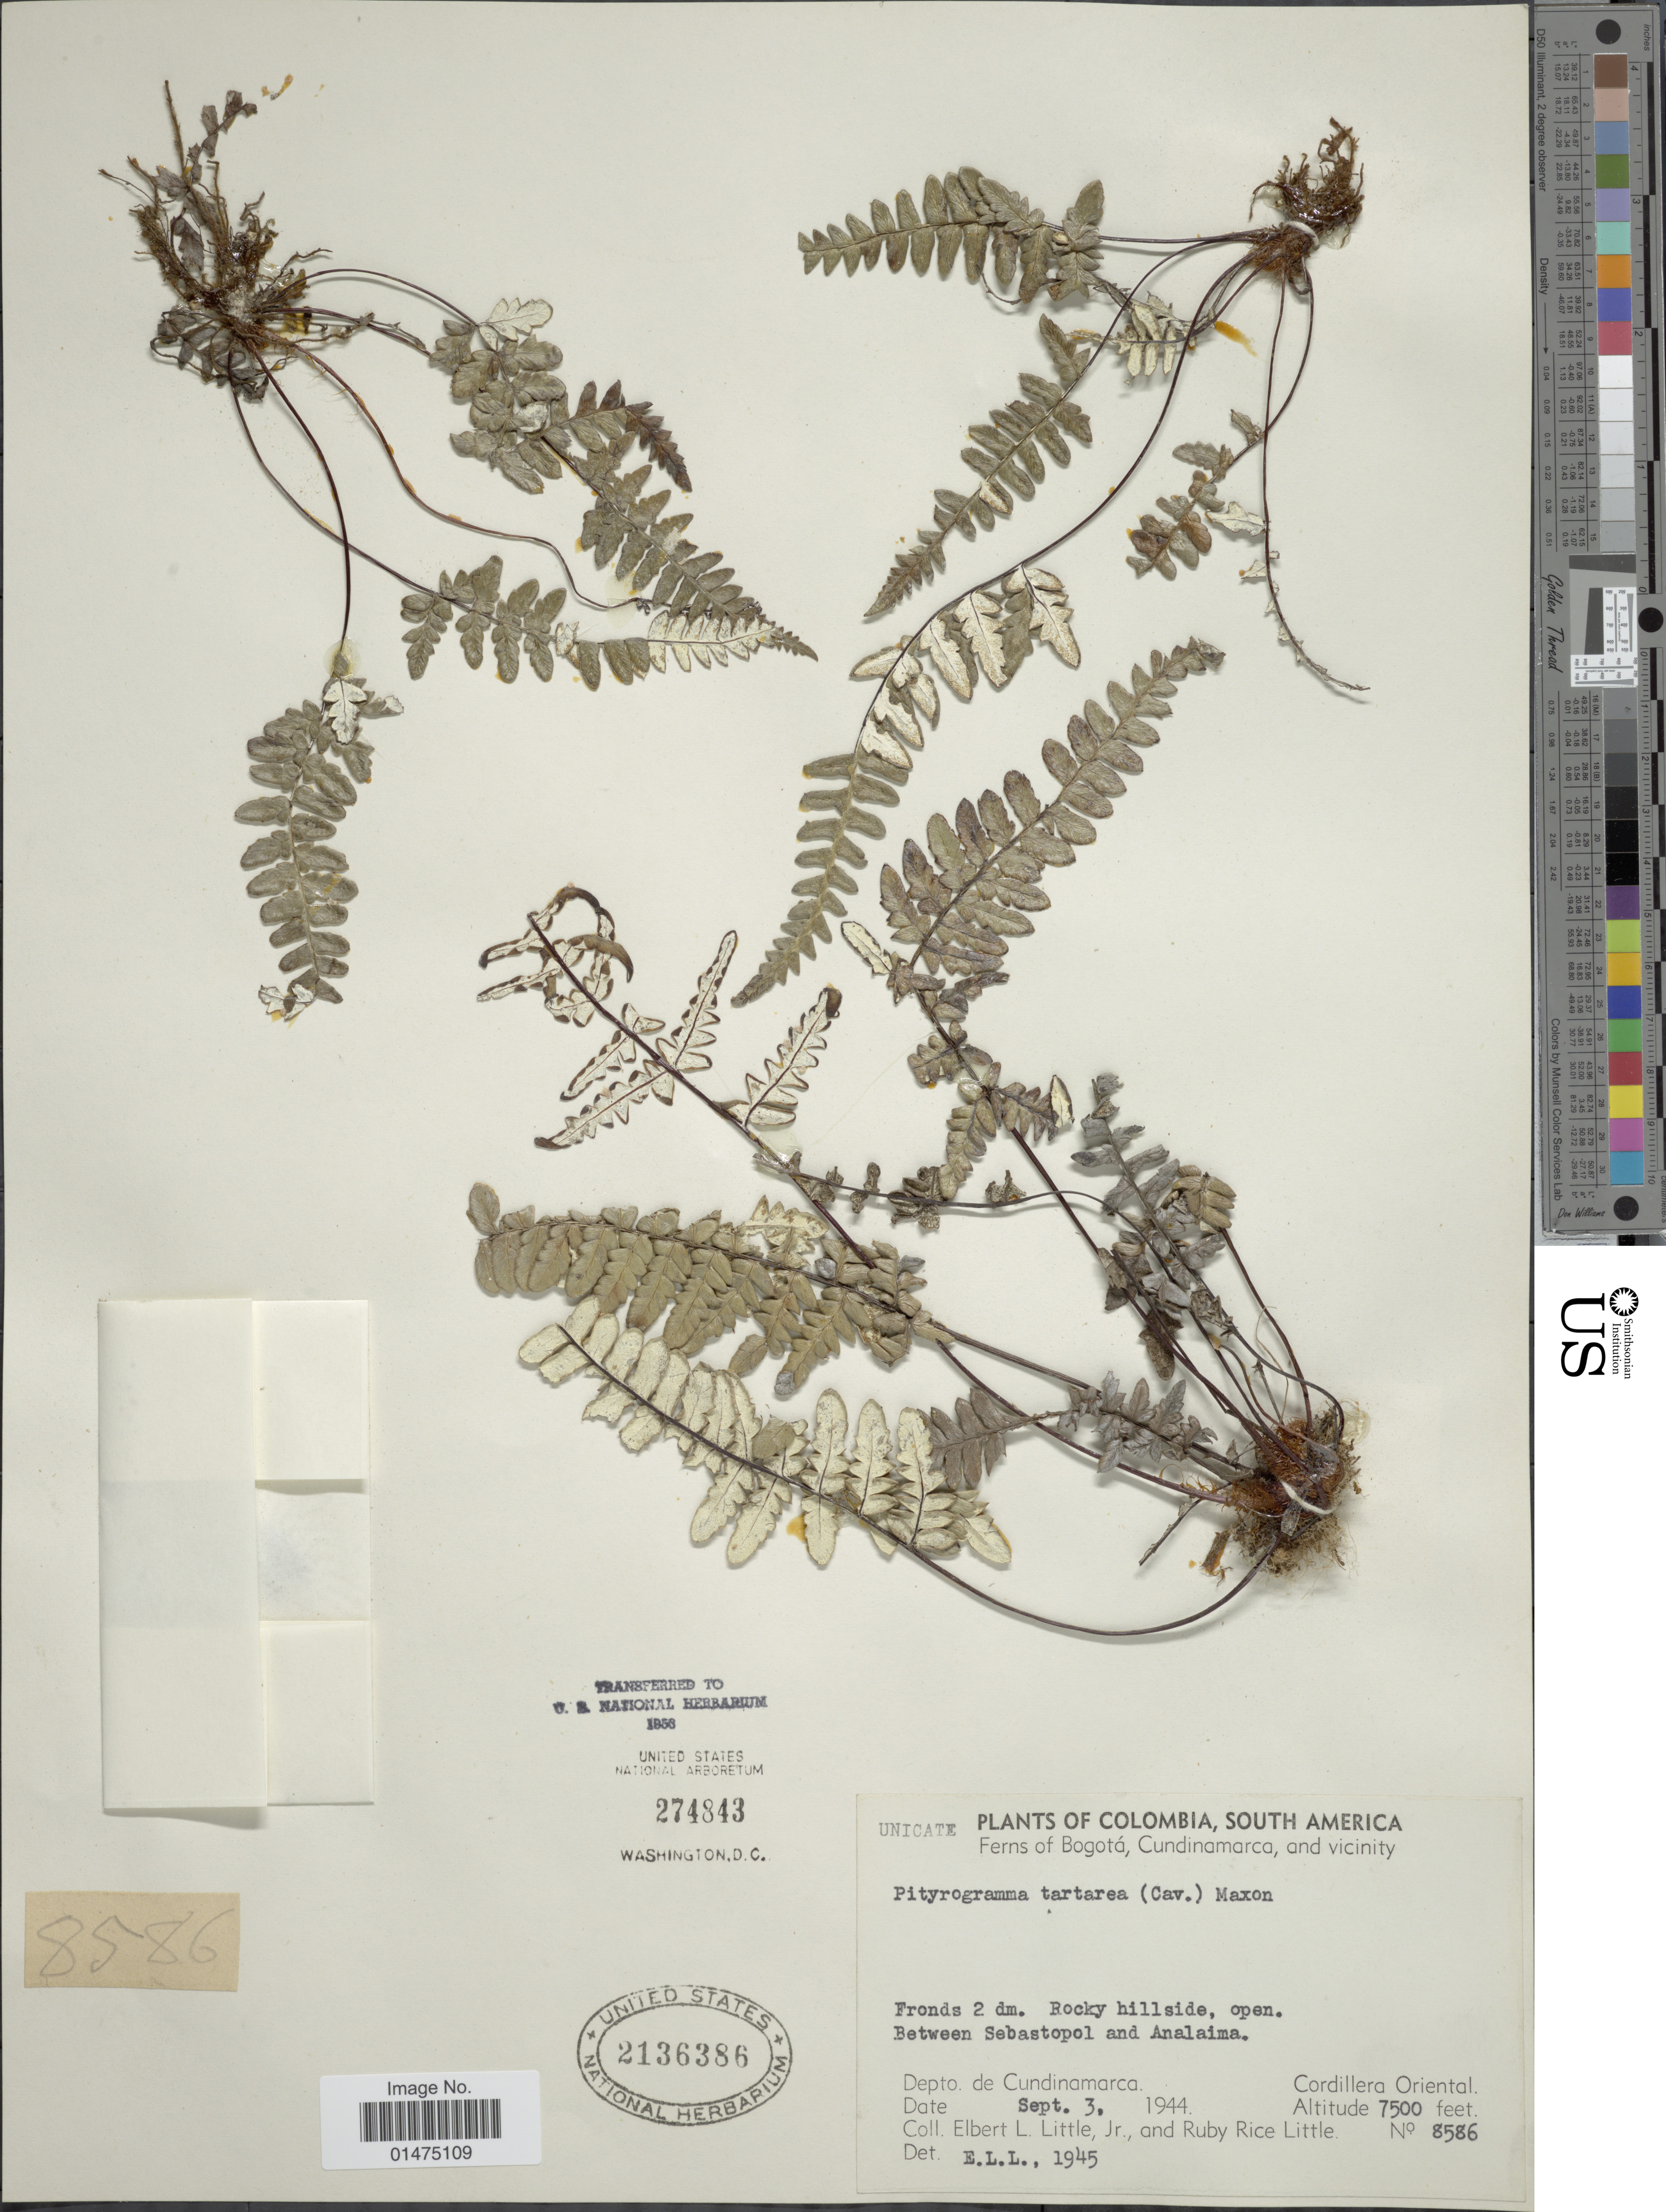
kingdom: Plantae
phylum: Tracheophyta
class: Polypodiopsida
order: Polypodiales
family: Pteridaceae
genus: Pityrogramma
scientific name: Pityrogramma tartarea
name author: (Cav.) Maxon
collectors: E. L. Little & R. R. Little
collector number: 8586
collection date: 1944-09-03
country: Colombia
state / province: Cundinamarca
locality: Cordillera Oriental, Between Sebastopol and Analaima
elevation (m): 2286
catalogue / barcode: US 274843